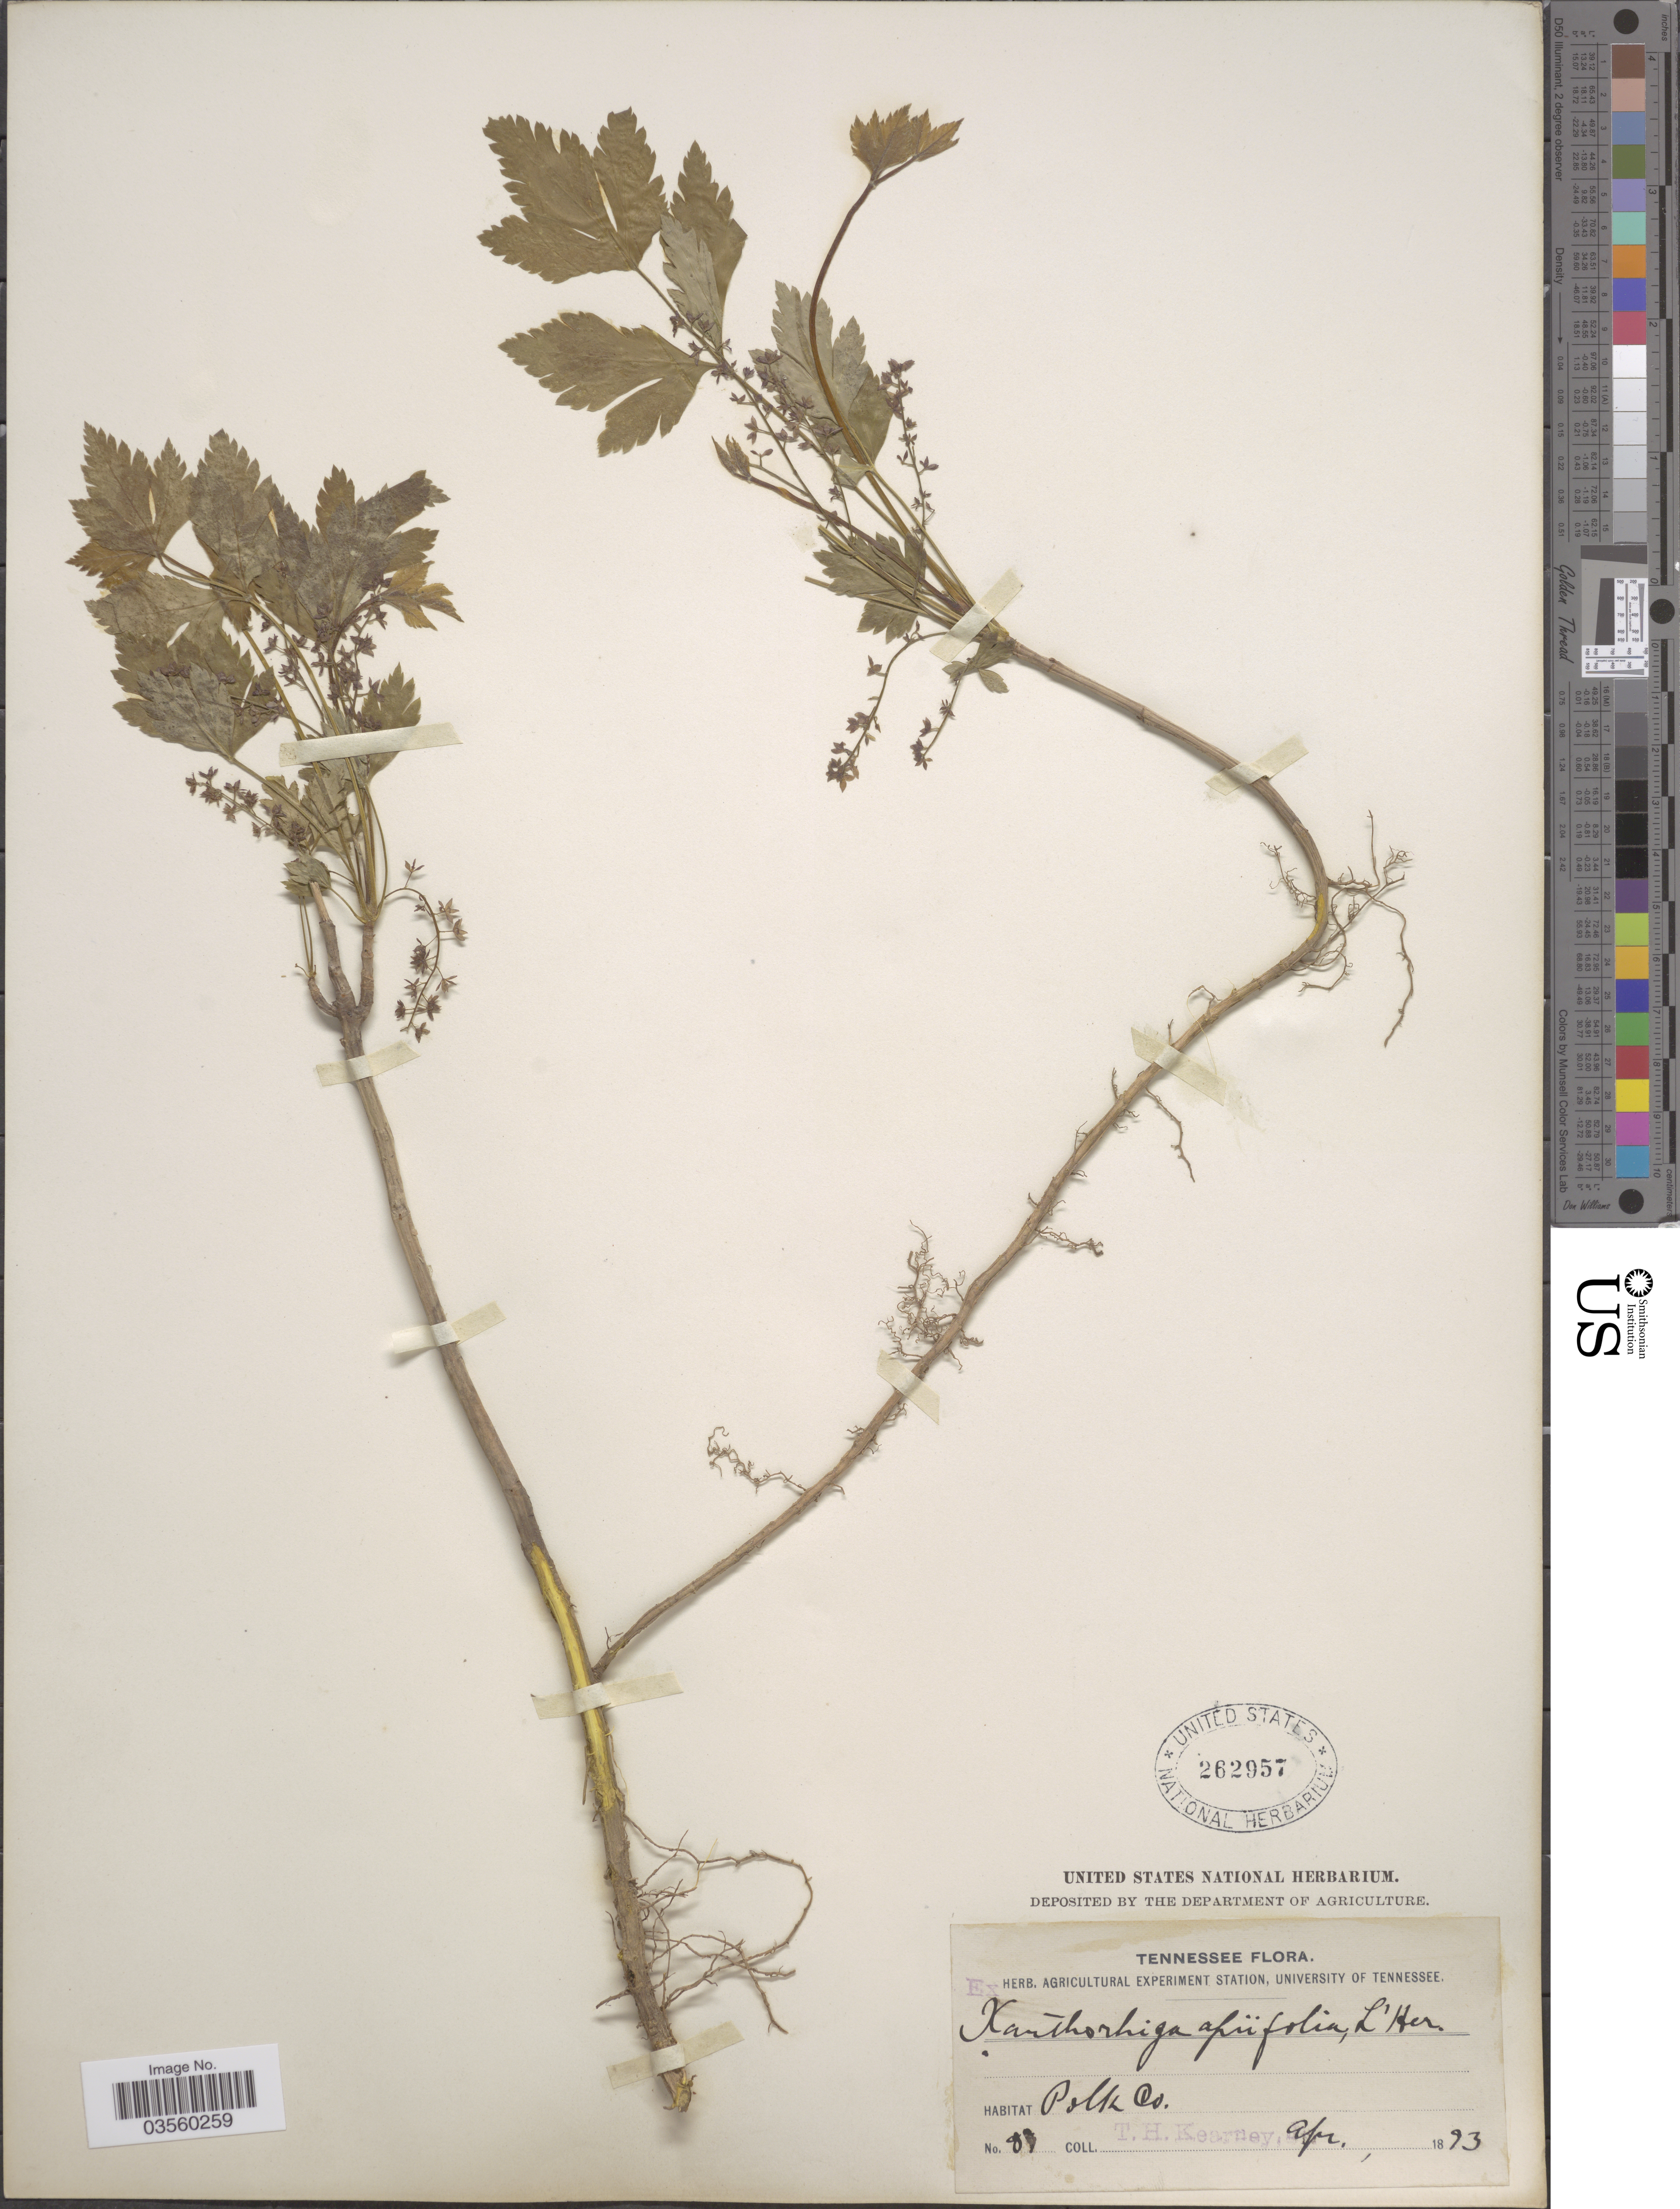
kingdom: Plantae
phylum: Tracheophyta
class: Magnoliopsida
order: Ranunculales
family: Ranunculaceae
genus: Xanthorhiza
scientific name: Xanthorhiza apiifolia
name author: L'Hér.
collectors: T. H. Kearney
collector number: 87*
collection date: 1893-04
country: United States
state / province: Tennessee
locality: Polk Co.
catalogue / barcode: US 262957